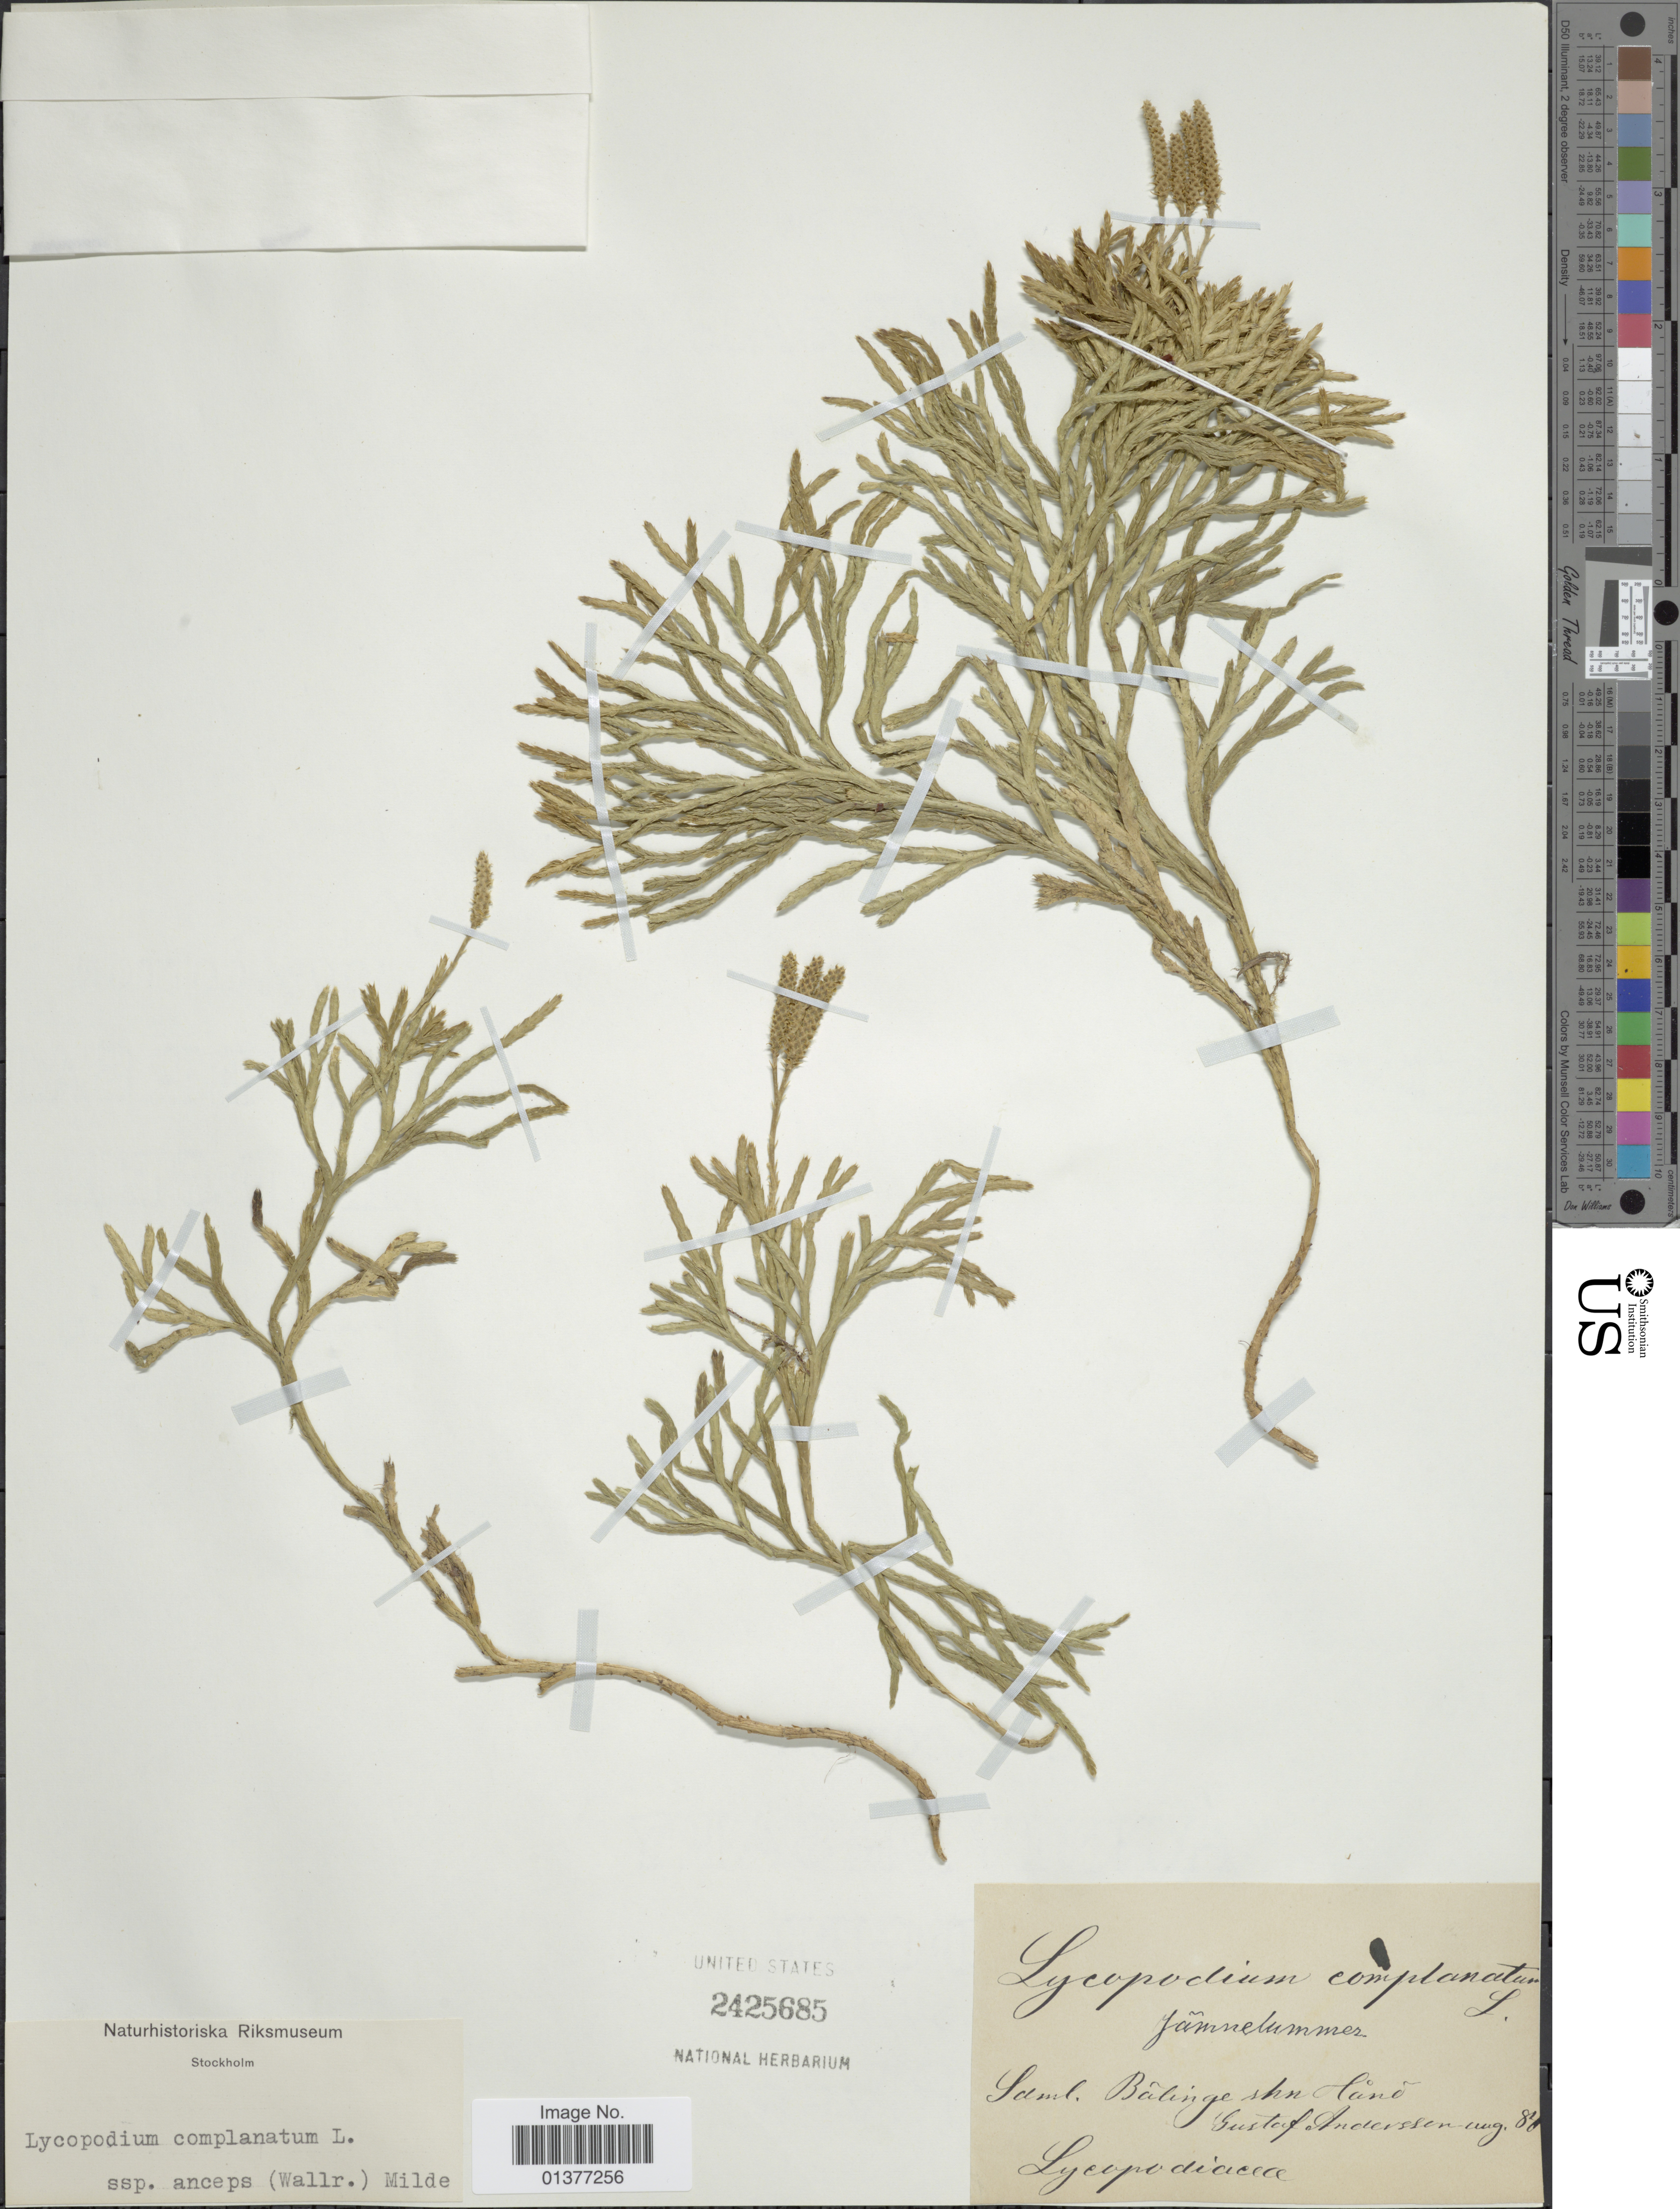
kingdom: Plantae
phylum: Tracheophyta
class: Lycopodiopsida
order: Lycopodiales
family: Lycopodiaceae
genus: Diphasiastrum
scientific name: Diphasiastrum complanatum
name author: (L.) Holub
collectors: Collector illegible & G. O. A. Malme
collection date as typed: Transcribed d/m/y: /8/88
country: Sweden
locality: Bälinge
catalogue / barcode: US 2425685